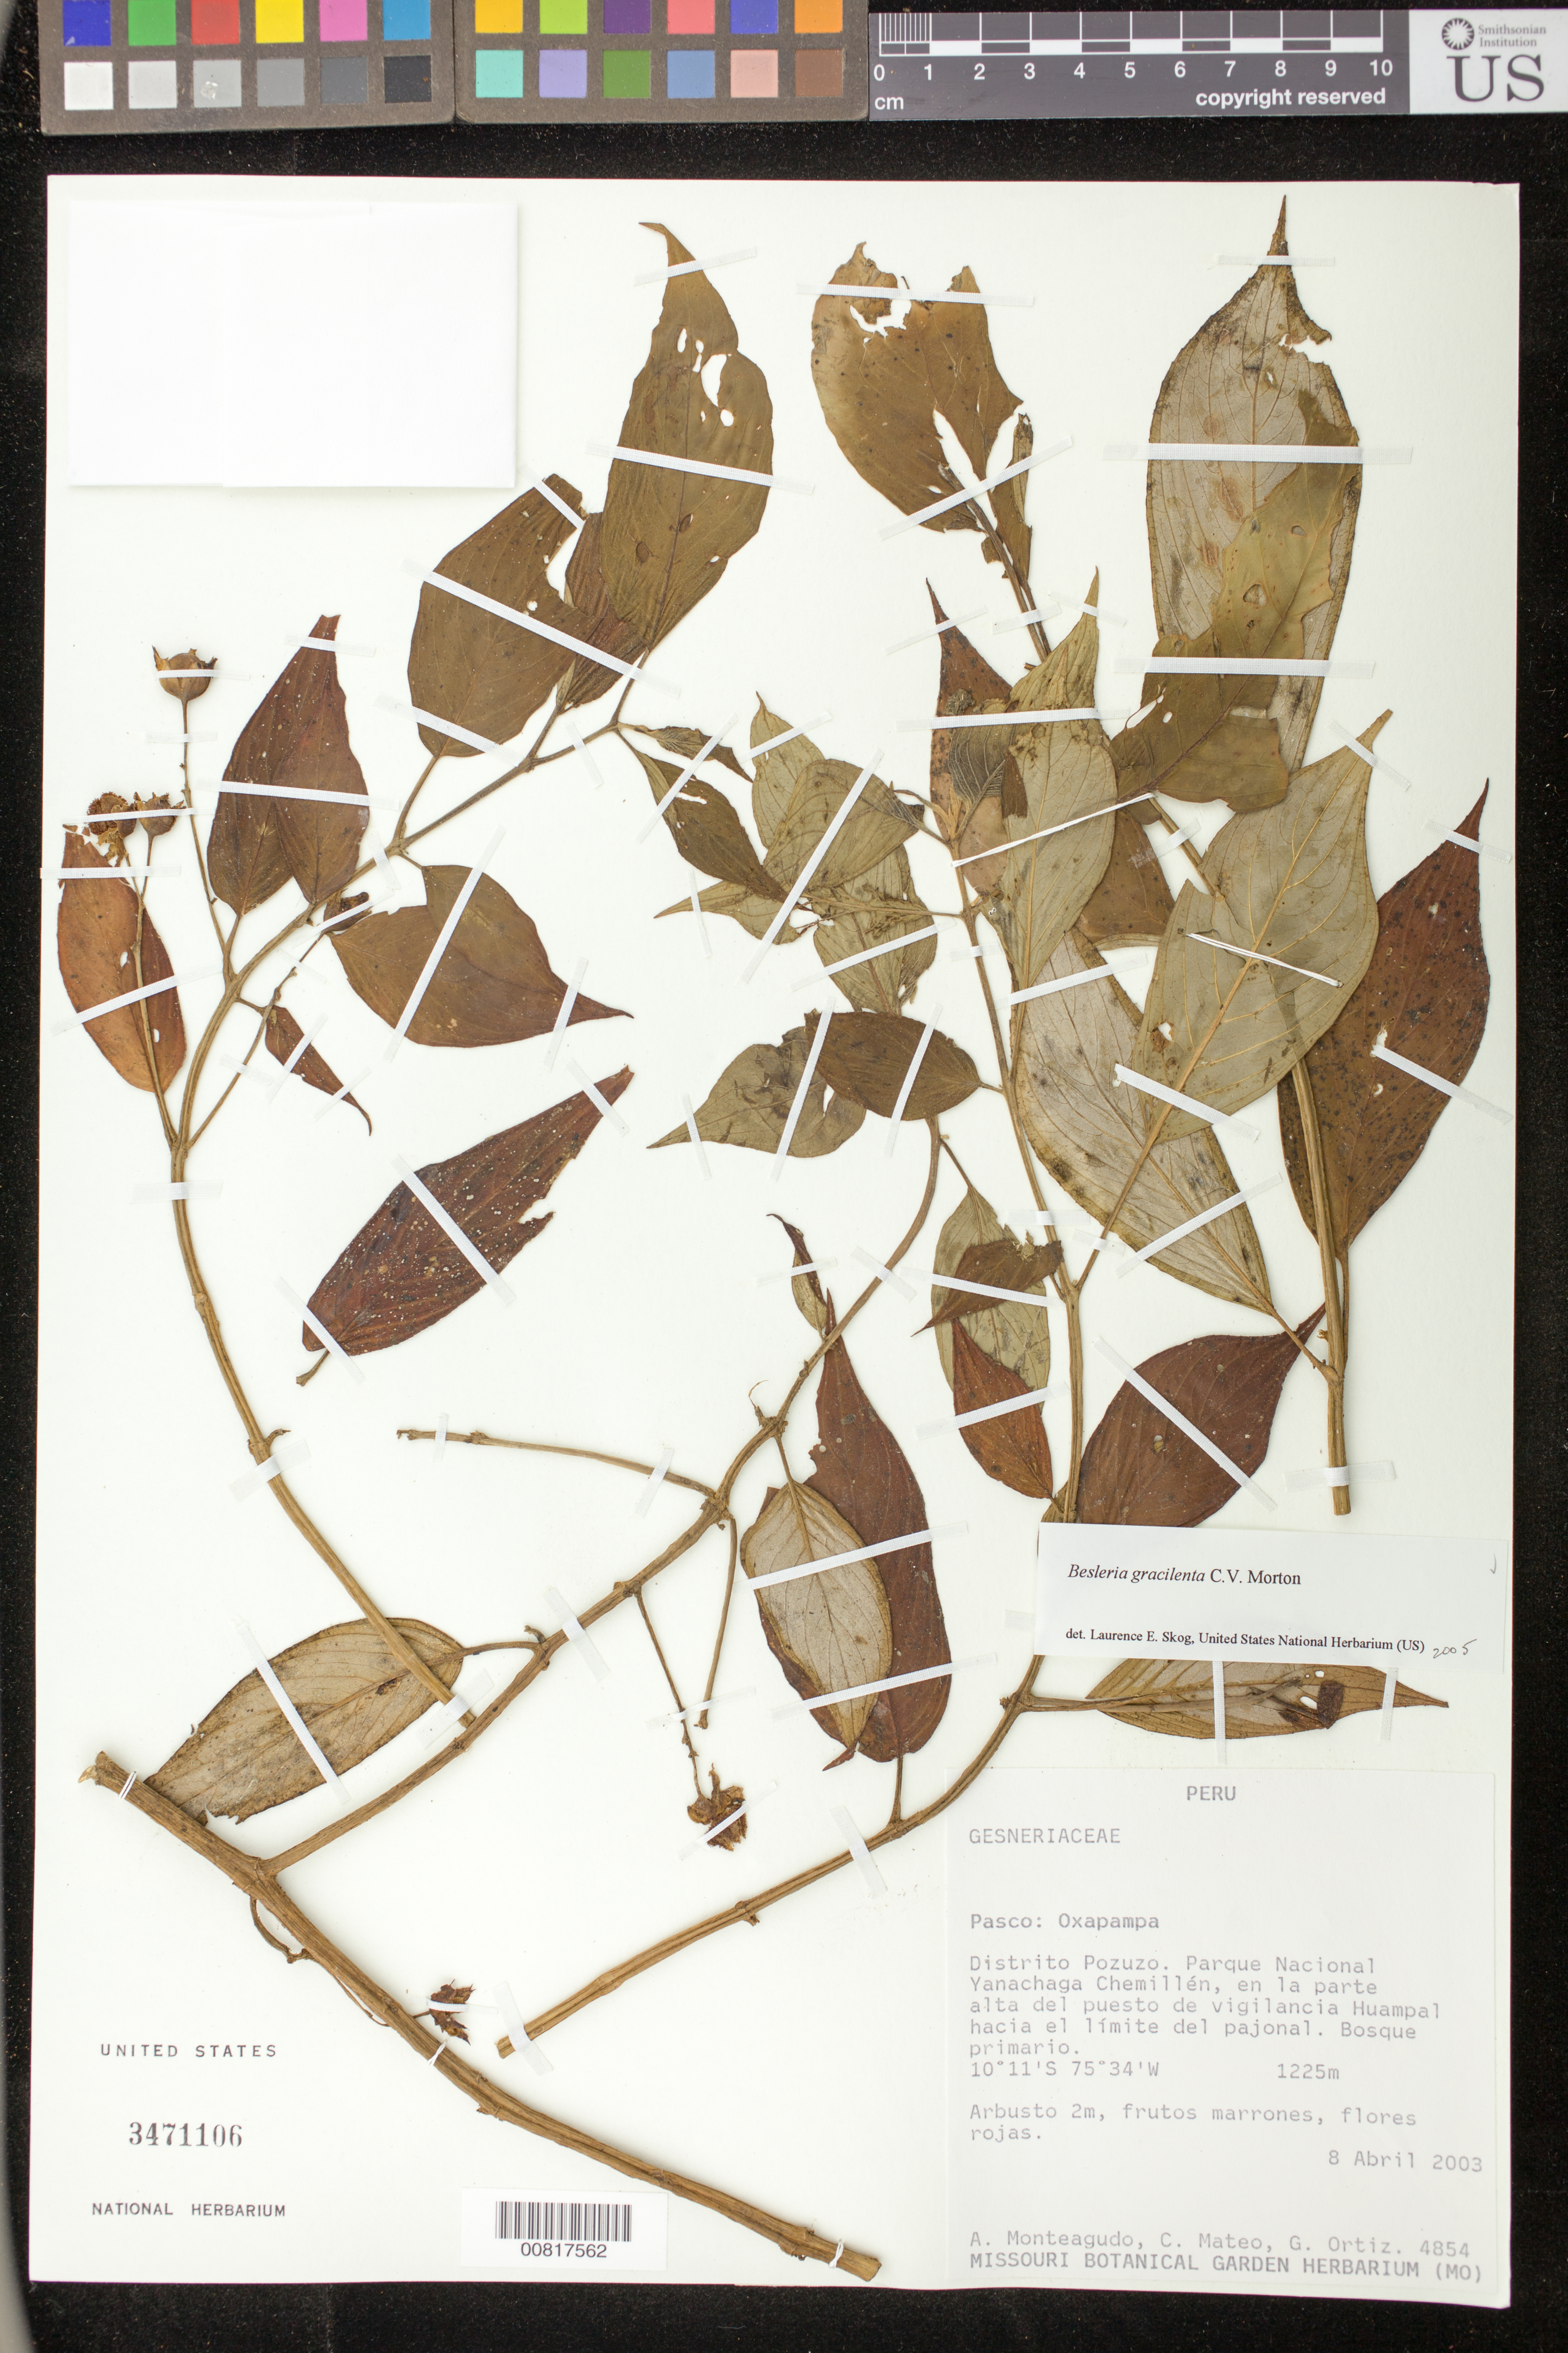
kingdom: Plantae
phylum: Tracheophyta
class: Magnoliopsida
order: Lamiales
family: Gesneriaceae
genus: Besleria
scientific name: Besleria gracilenta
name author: C.V. Morton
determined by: Skog, Laurence E.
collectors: A. Monteagudo, C. Mateo & G. Ortiz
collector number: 4854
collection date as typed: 08 Apr 2003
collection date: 2003-04-08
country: Peru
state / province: Pasco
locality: Pasco: Oxapampa. Distrito Pozuzo. Parque Nacional Yanachaga Chemillén, en la parte alta del puesto de vigilancia Huampal hacia el límite del pajonal.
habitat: Bosque primario.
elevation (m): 1225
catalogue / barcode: US 3471106